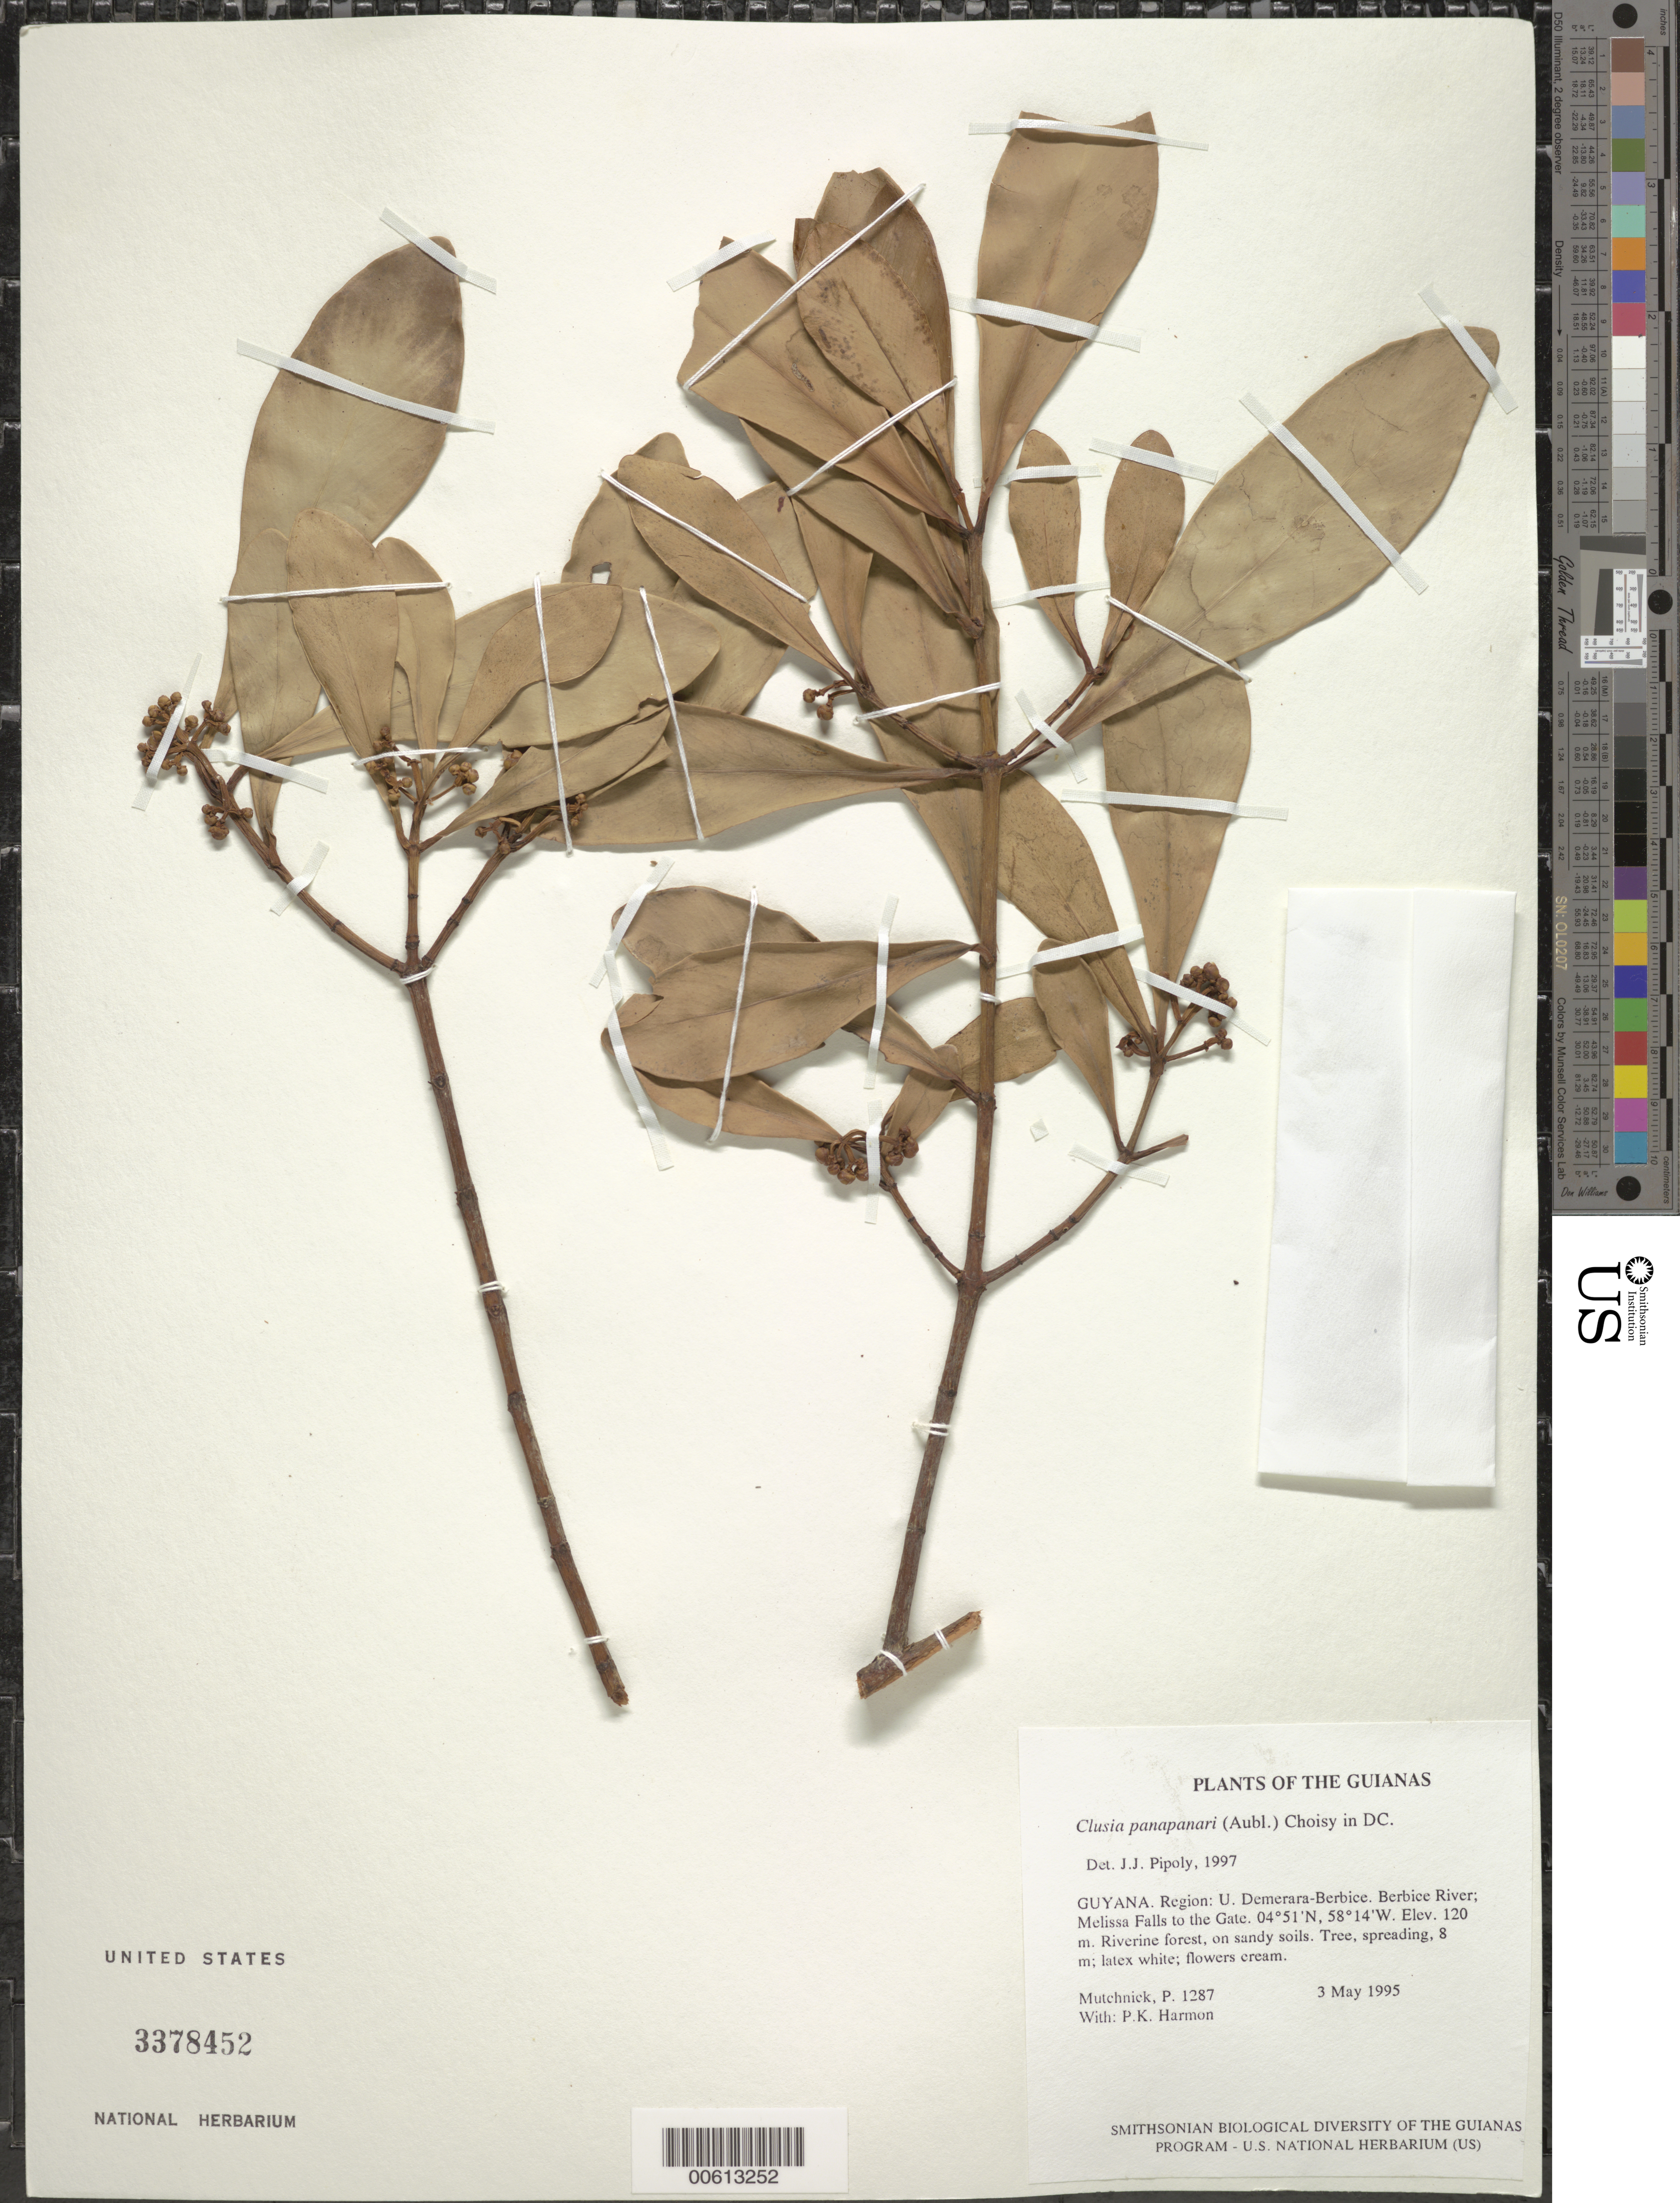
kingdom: Plantae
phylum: Tracheophyta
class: Magnoliopsida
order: Malpighiales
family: Clusiaceae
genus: Clusia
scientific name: Clusia panapanari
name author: (Aubl.) Choisy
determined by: Pipoly, J. J., III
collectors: P. Mutchnick & P. Harmon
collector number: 1287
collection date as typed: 3 May 1995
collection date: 1995-05-03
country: Guyana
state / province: U. Demerara-Berbice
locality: Berbice River; Melissa Falls to the Gate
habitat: Riverine forest, on sandy soils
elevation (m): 120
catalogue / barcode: US 3378452